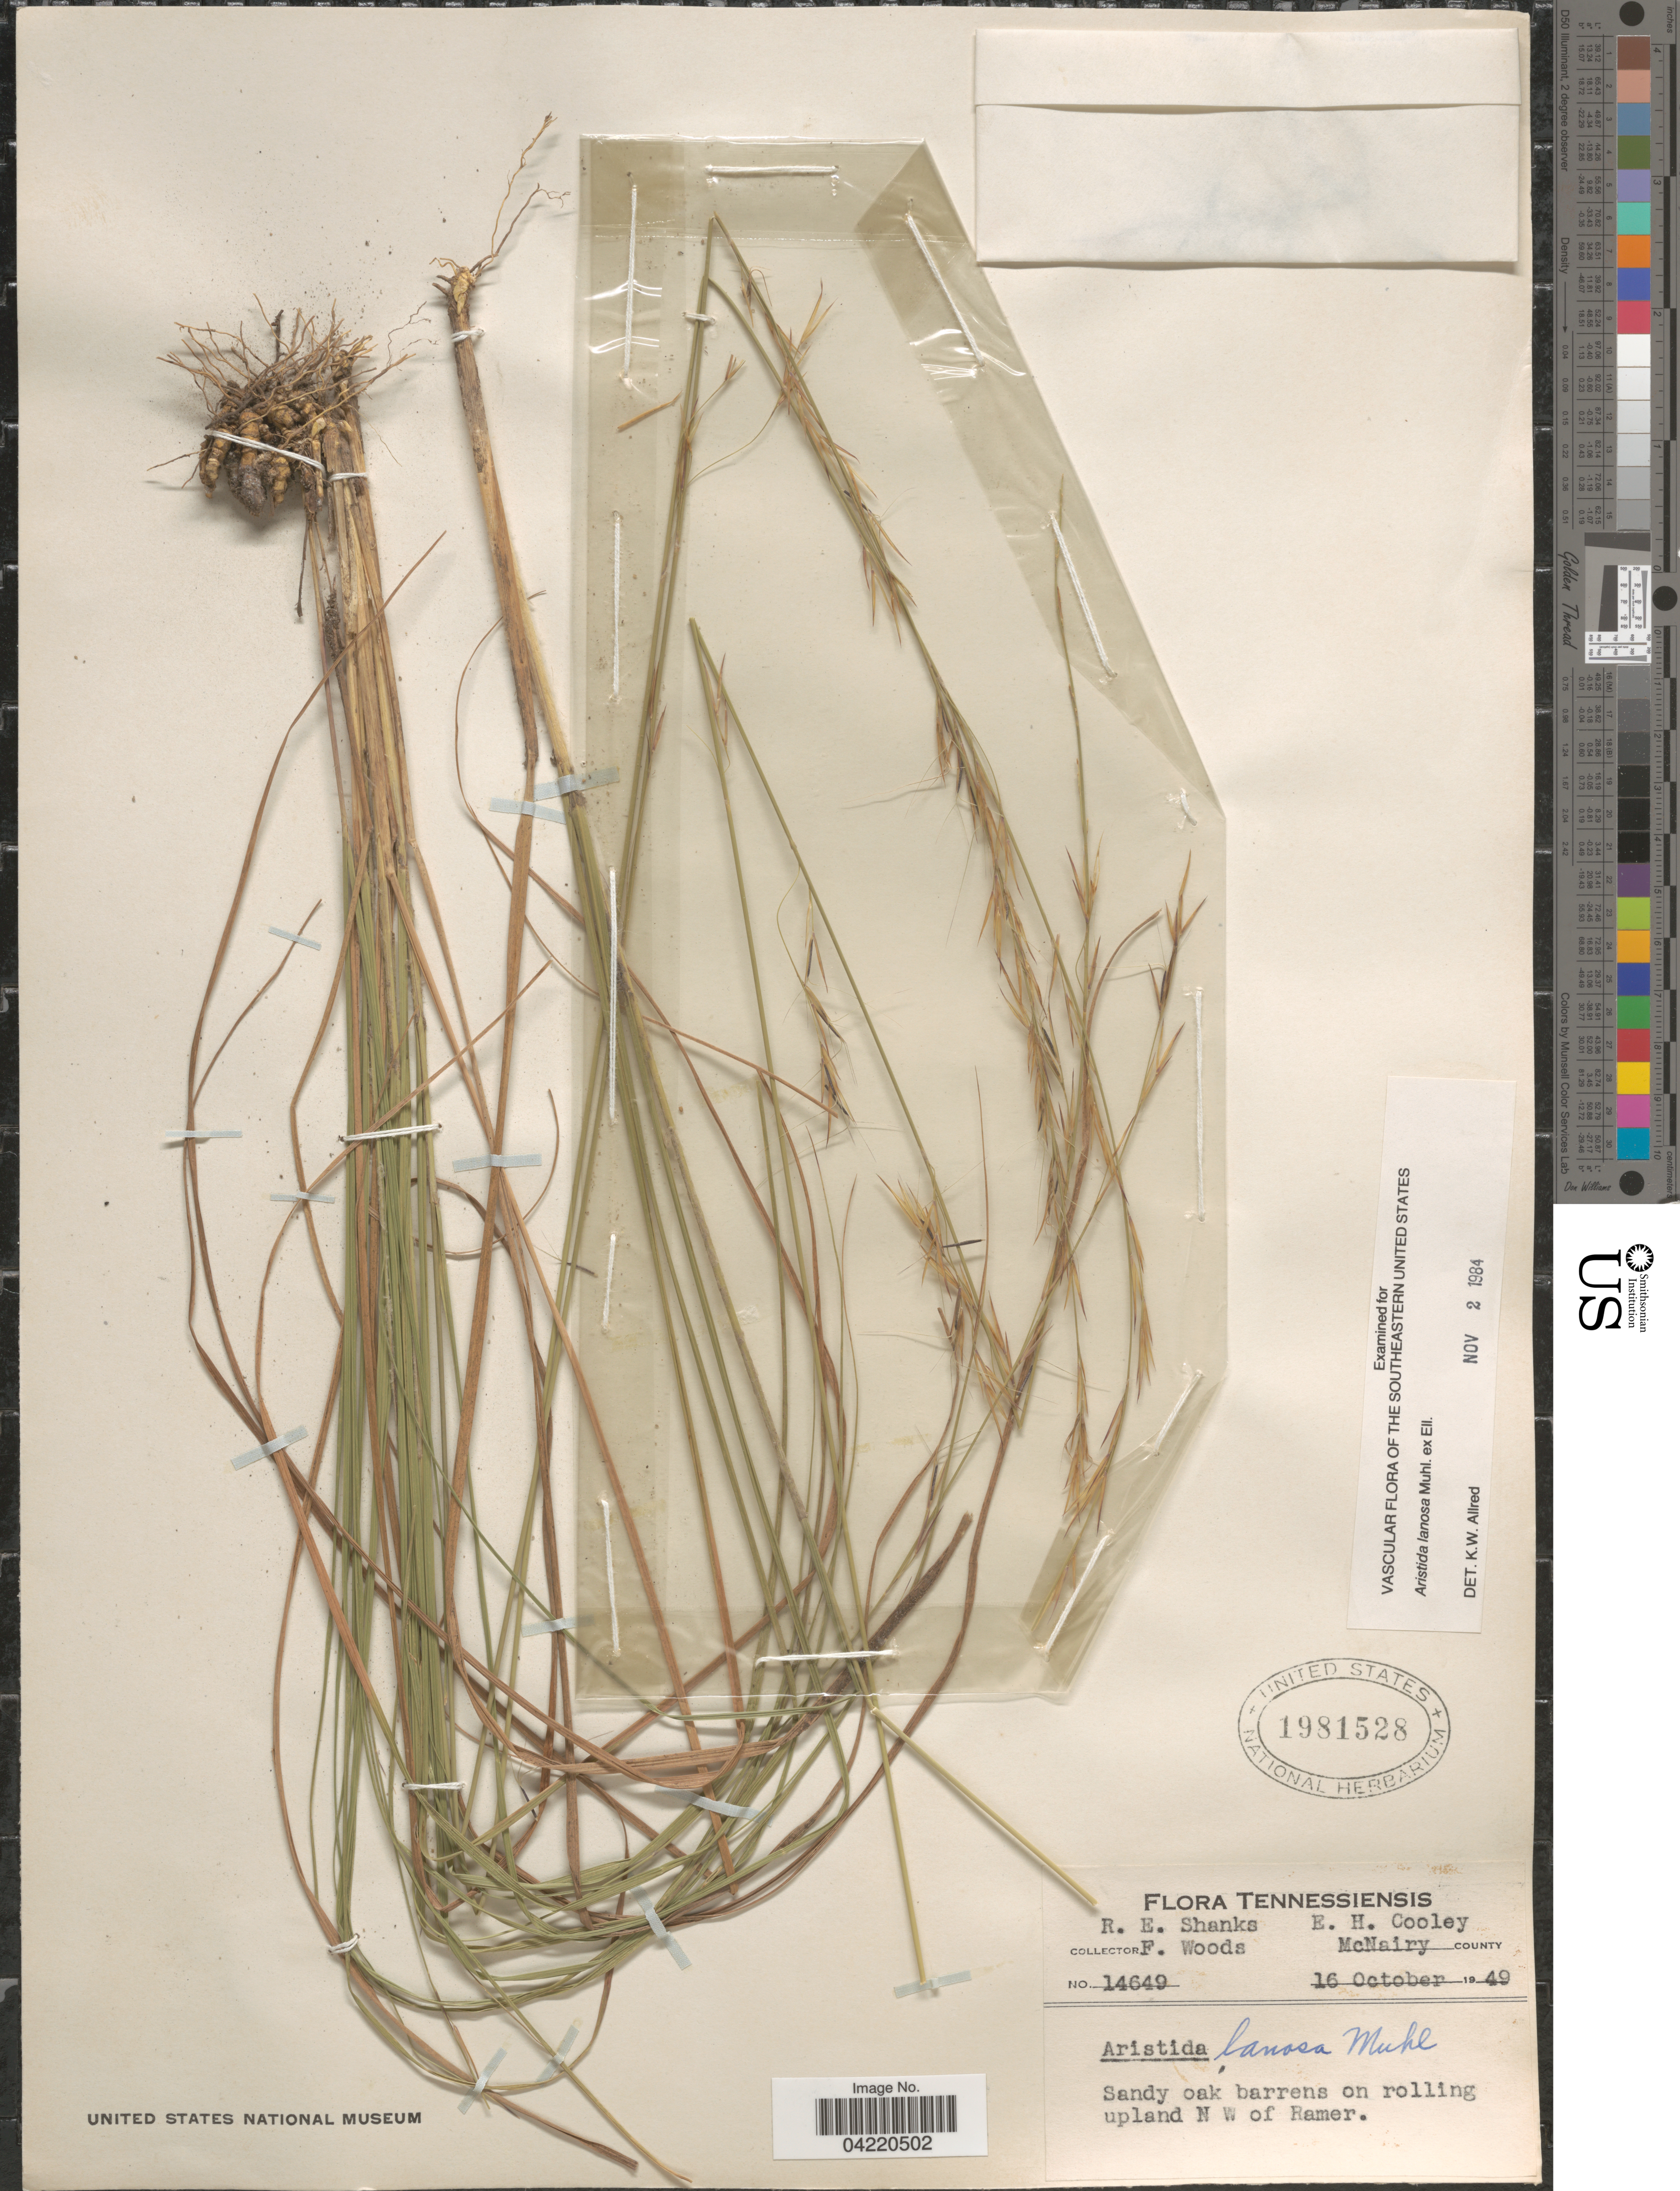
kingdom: Plantae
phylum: Tracheophyta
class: Liliopsida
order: Poales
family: Poaceae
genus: Aristida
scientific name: Aristida lanosa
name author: Muhl.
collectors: R. Shanks, F. Woods & E. H. Cooley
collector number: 14649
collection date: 1949-10-16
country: United States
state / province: Tennessee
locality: McNairy County. Sandy oak barrens on rolling upland N W of Ramer.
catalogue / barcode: US 1981528